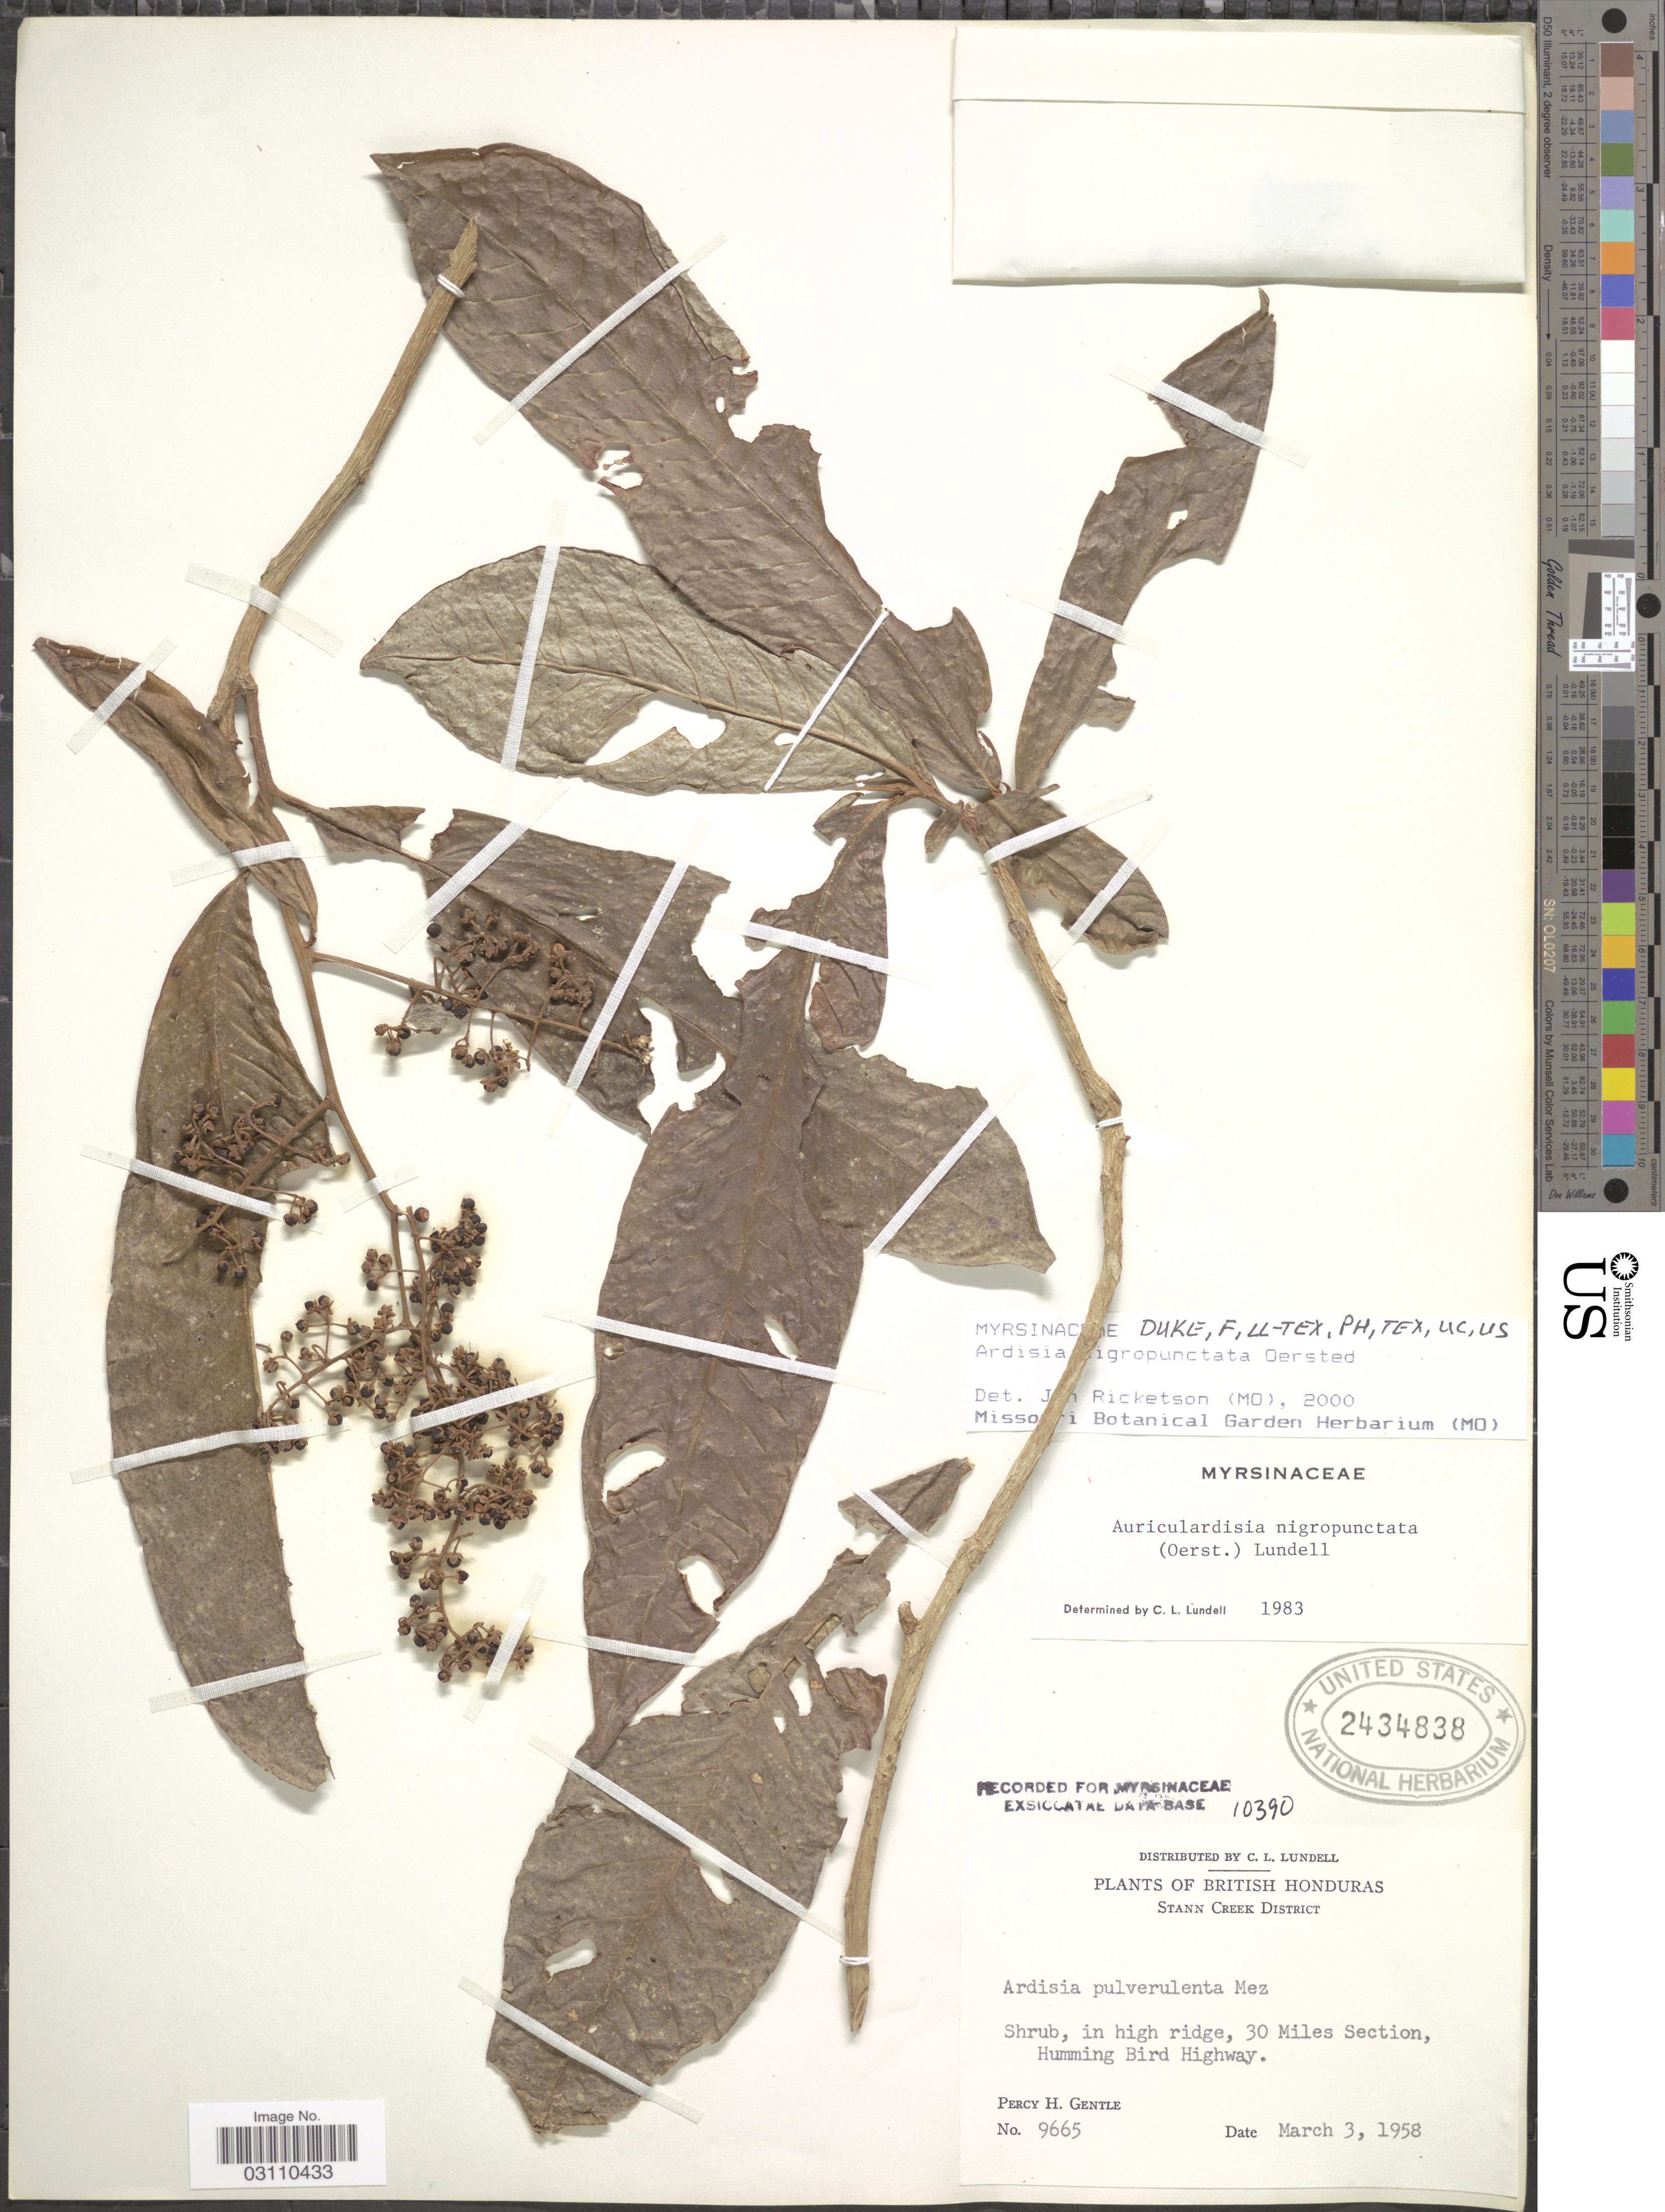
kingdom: Plantae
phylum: Tracheophyta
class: Magnoliopsida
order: Ericales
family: Primulaceae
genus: Ardisia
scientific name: Ardisia nigropunctata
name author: Oerst.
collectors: P. H. Gentle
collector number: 9665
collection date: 1958-03-03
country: Belize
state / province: Stann Creek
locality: British Honduras. Stann Creek District. In high ridge, 30 Miles Section, Humming Bird Highway.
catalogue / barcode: US 2434838